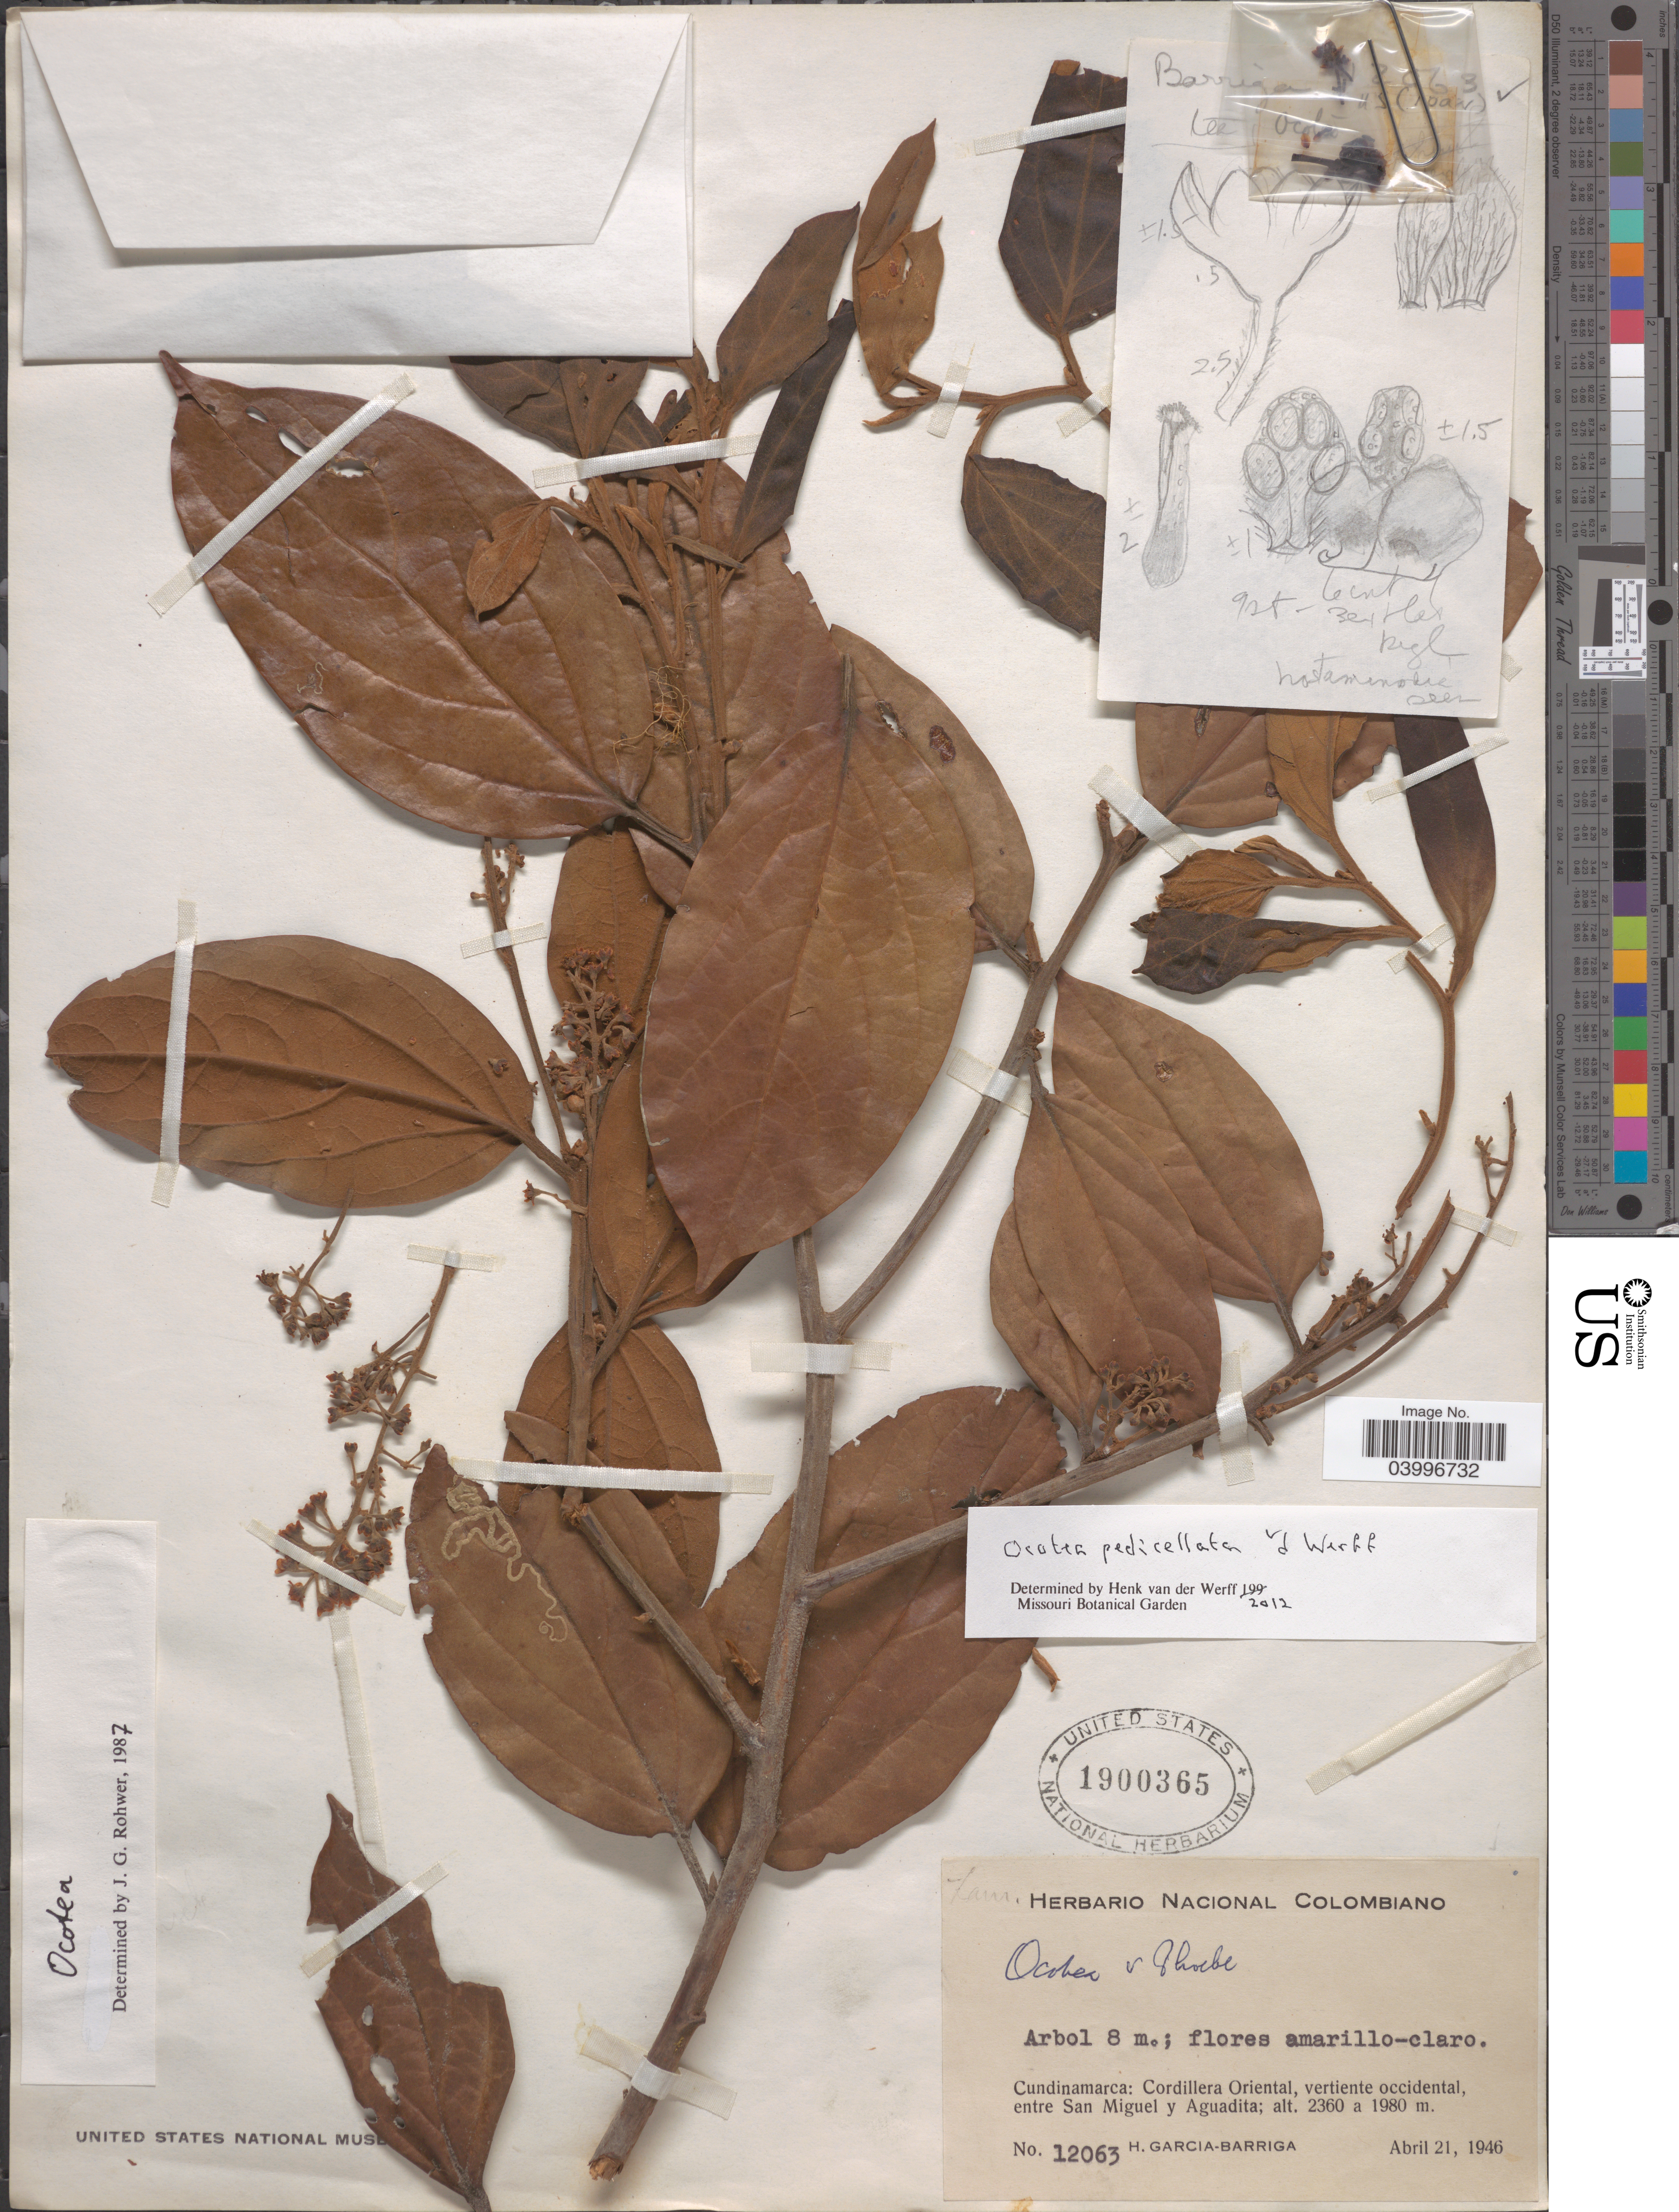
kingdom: Plantae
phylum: Tracheophyta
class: Magnoliopsida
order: Laurales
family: Lauraceae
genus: Ocotea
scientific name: Ocotea pedicellata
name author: (Nees) van der Werff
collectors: H. García Barriga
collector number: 12063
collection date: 1946-04-21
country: Colombia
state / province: Cundinamarca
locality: Cordillera Oriental, vertiente occidental, entre San Miguel y Aguadita.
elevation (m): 1980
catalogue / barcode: US 1900365